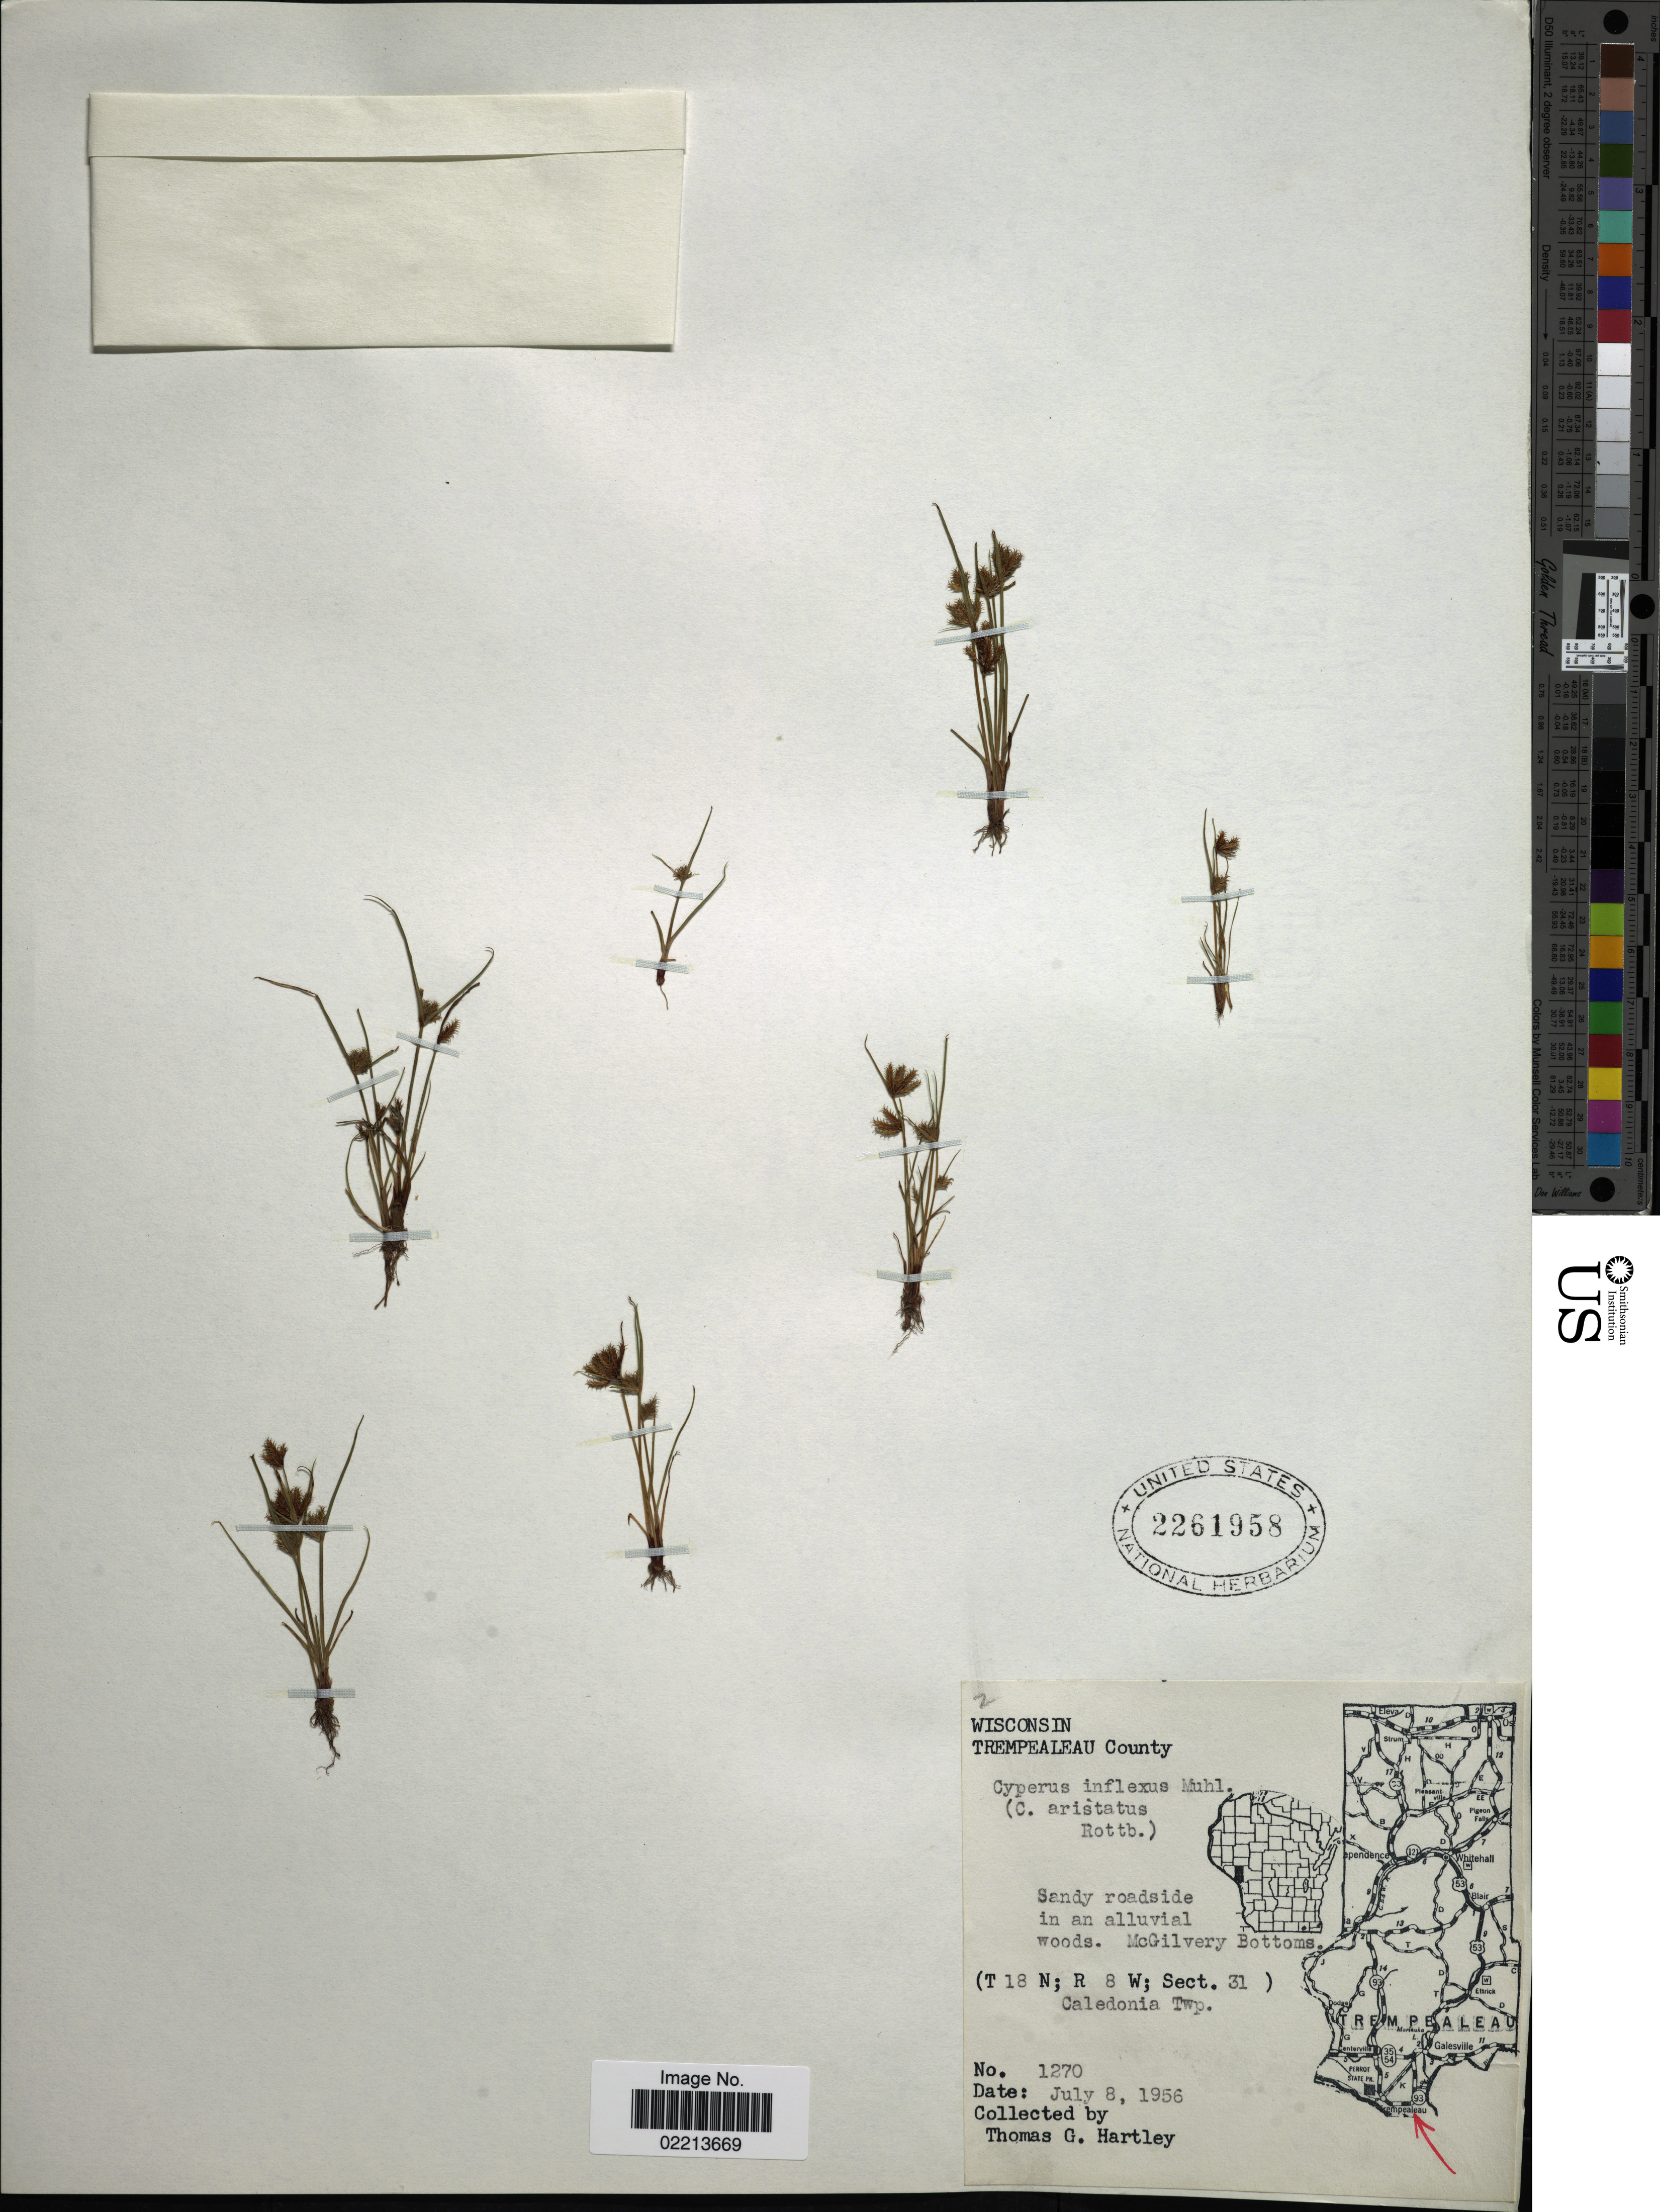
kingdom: Plantae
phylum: Tracheophyta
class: Liliopsida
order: Poales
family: Cyperaceae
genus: Cyperus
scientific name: Cyperus squarrosus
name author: L.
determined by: Strong, Mark T., (BOT), Smithsonian Institution - National Museum of Natural History (UNITED STATES)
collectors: T. G. Hartley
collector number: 1270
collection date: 1956-07-08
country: United States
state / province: Wisconsin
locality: Trempeauleau County, sandy roadside, in an alluvial woods, McGilvery Bottoms (T18N, R8W; Sect.31), Caledonioa Twp.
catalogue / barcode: US 2261958